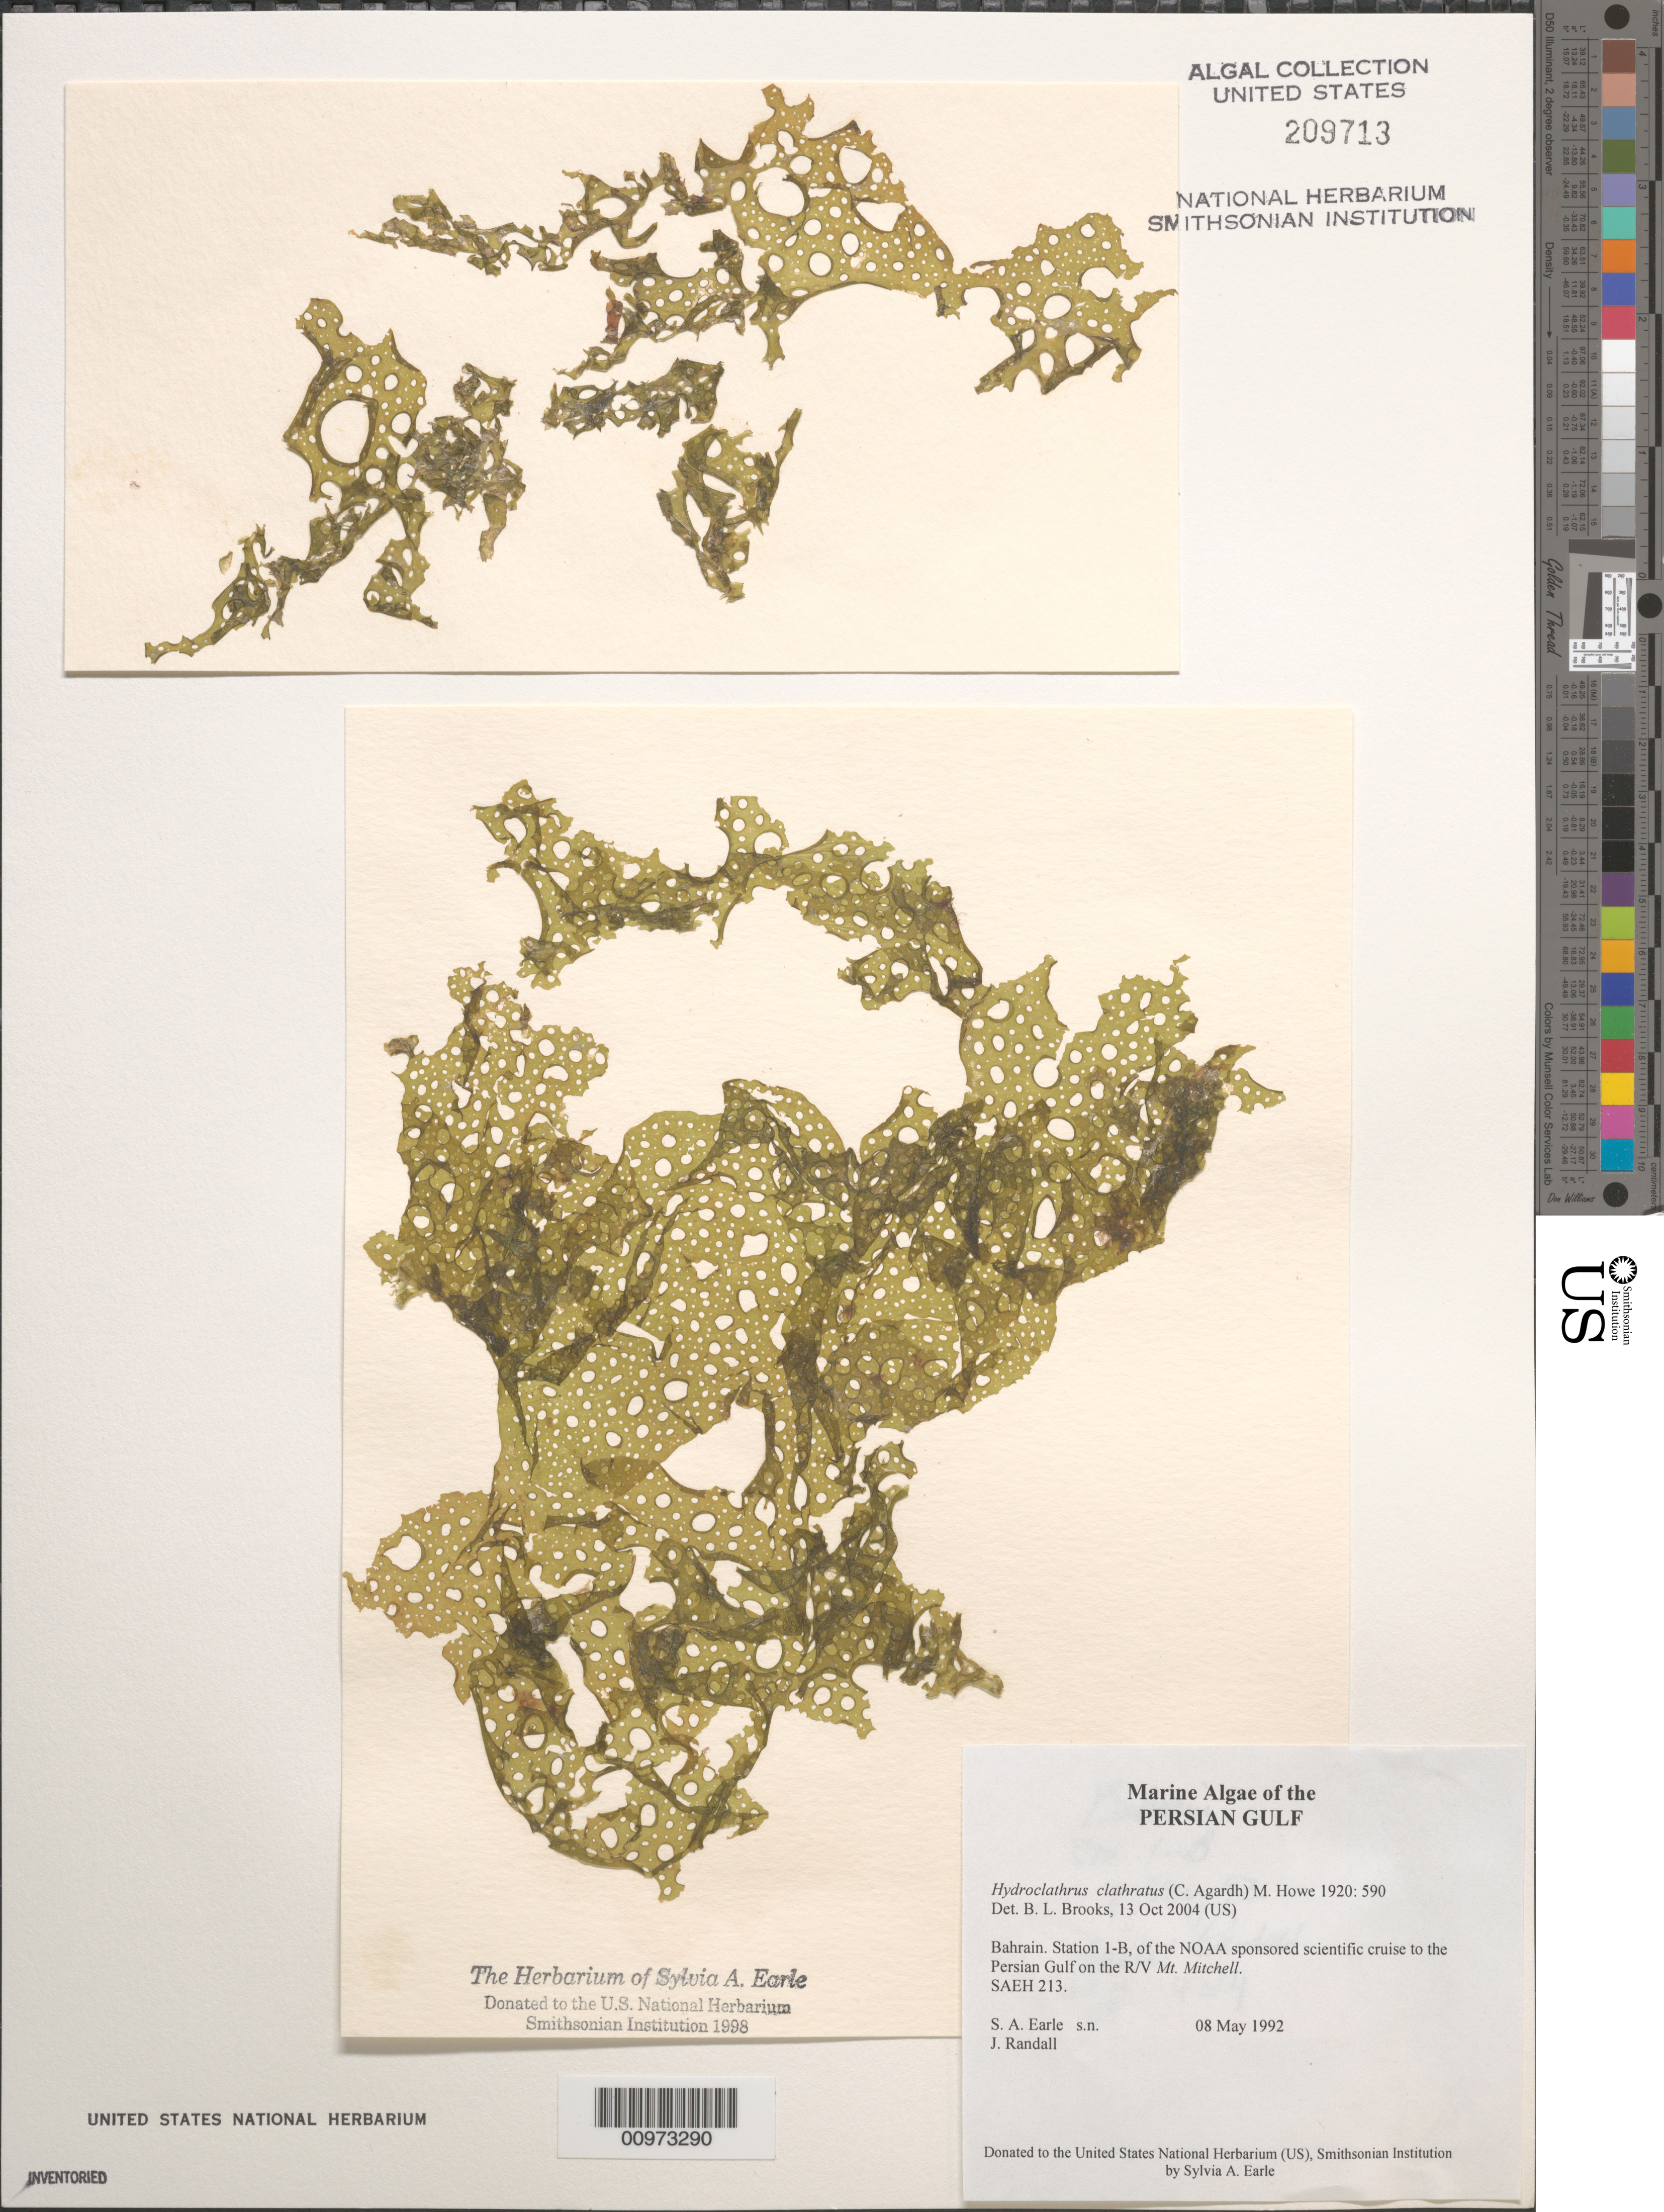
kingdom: Chromista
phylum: Ochrophyta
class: Phaeophyceae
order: Scytosiphonales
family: Scytosiphonaceae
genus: Hydroclathrus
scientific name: Hydroclathrus clathratus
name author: (C. Agardh) M. Howe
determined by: Brooks, B. L., (BOT), Smithsonian Institution - National Museum of Natural History (UNITED STATES)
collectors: S. A. Earle & J. Randall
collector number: SAEH 213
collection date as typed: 08 May 1992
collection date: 1992-05-08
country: Bahrain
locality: Persian Gulf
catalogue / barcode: US 209713